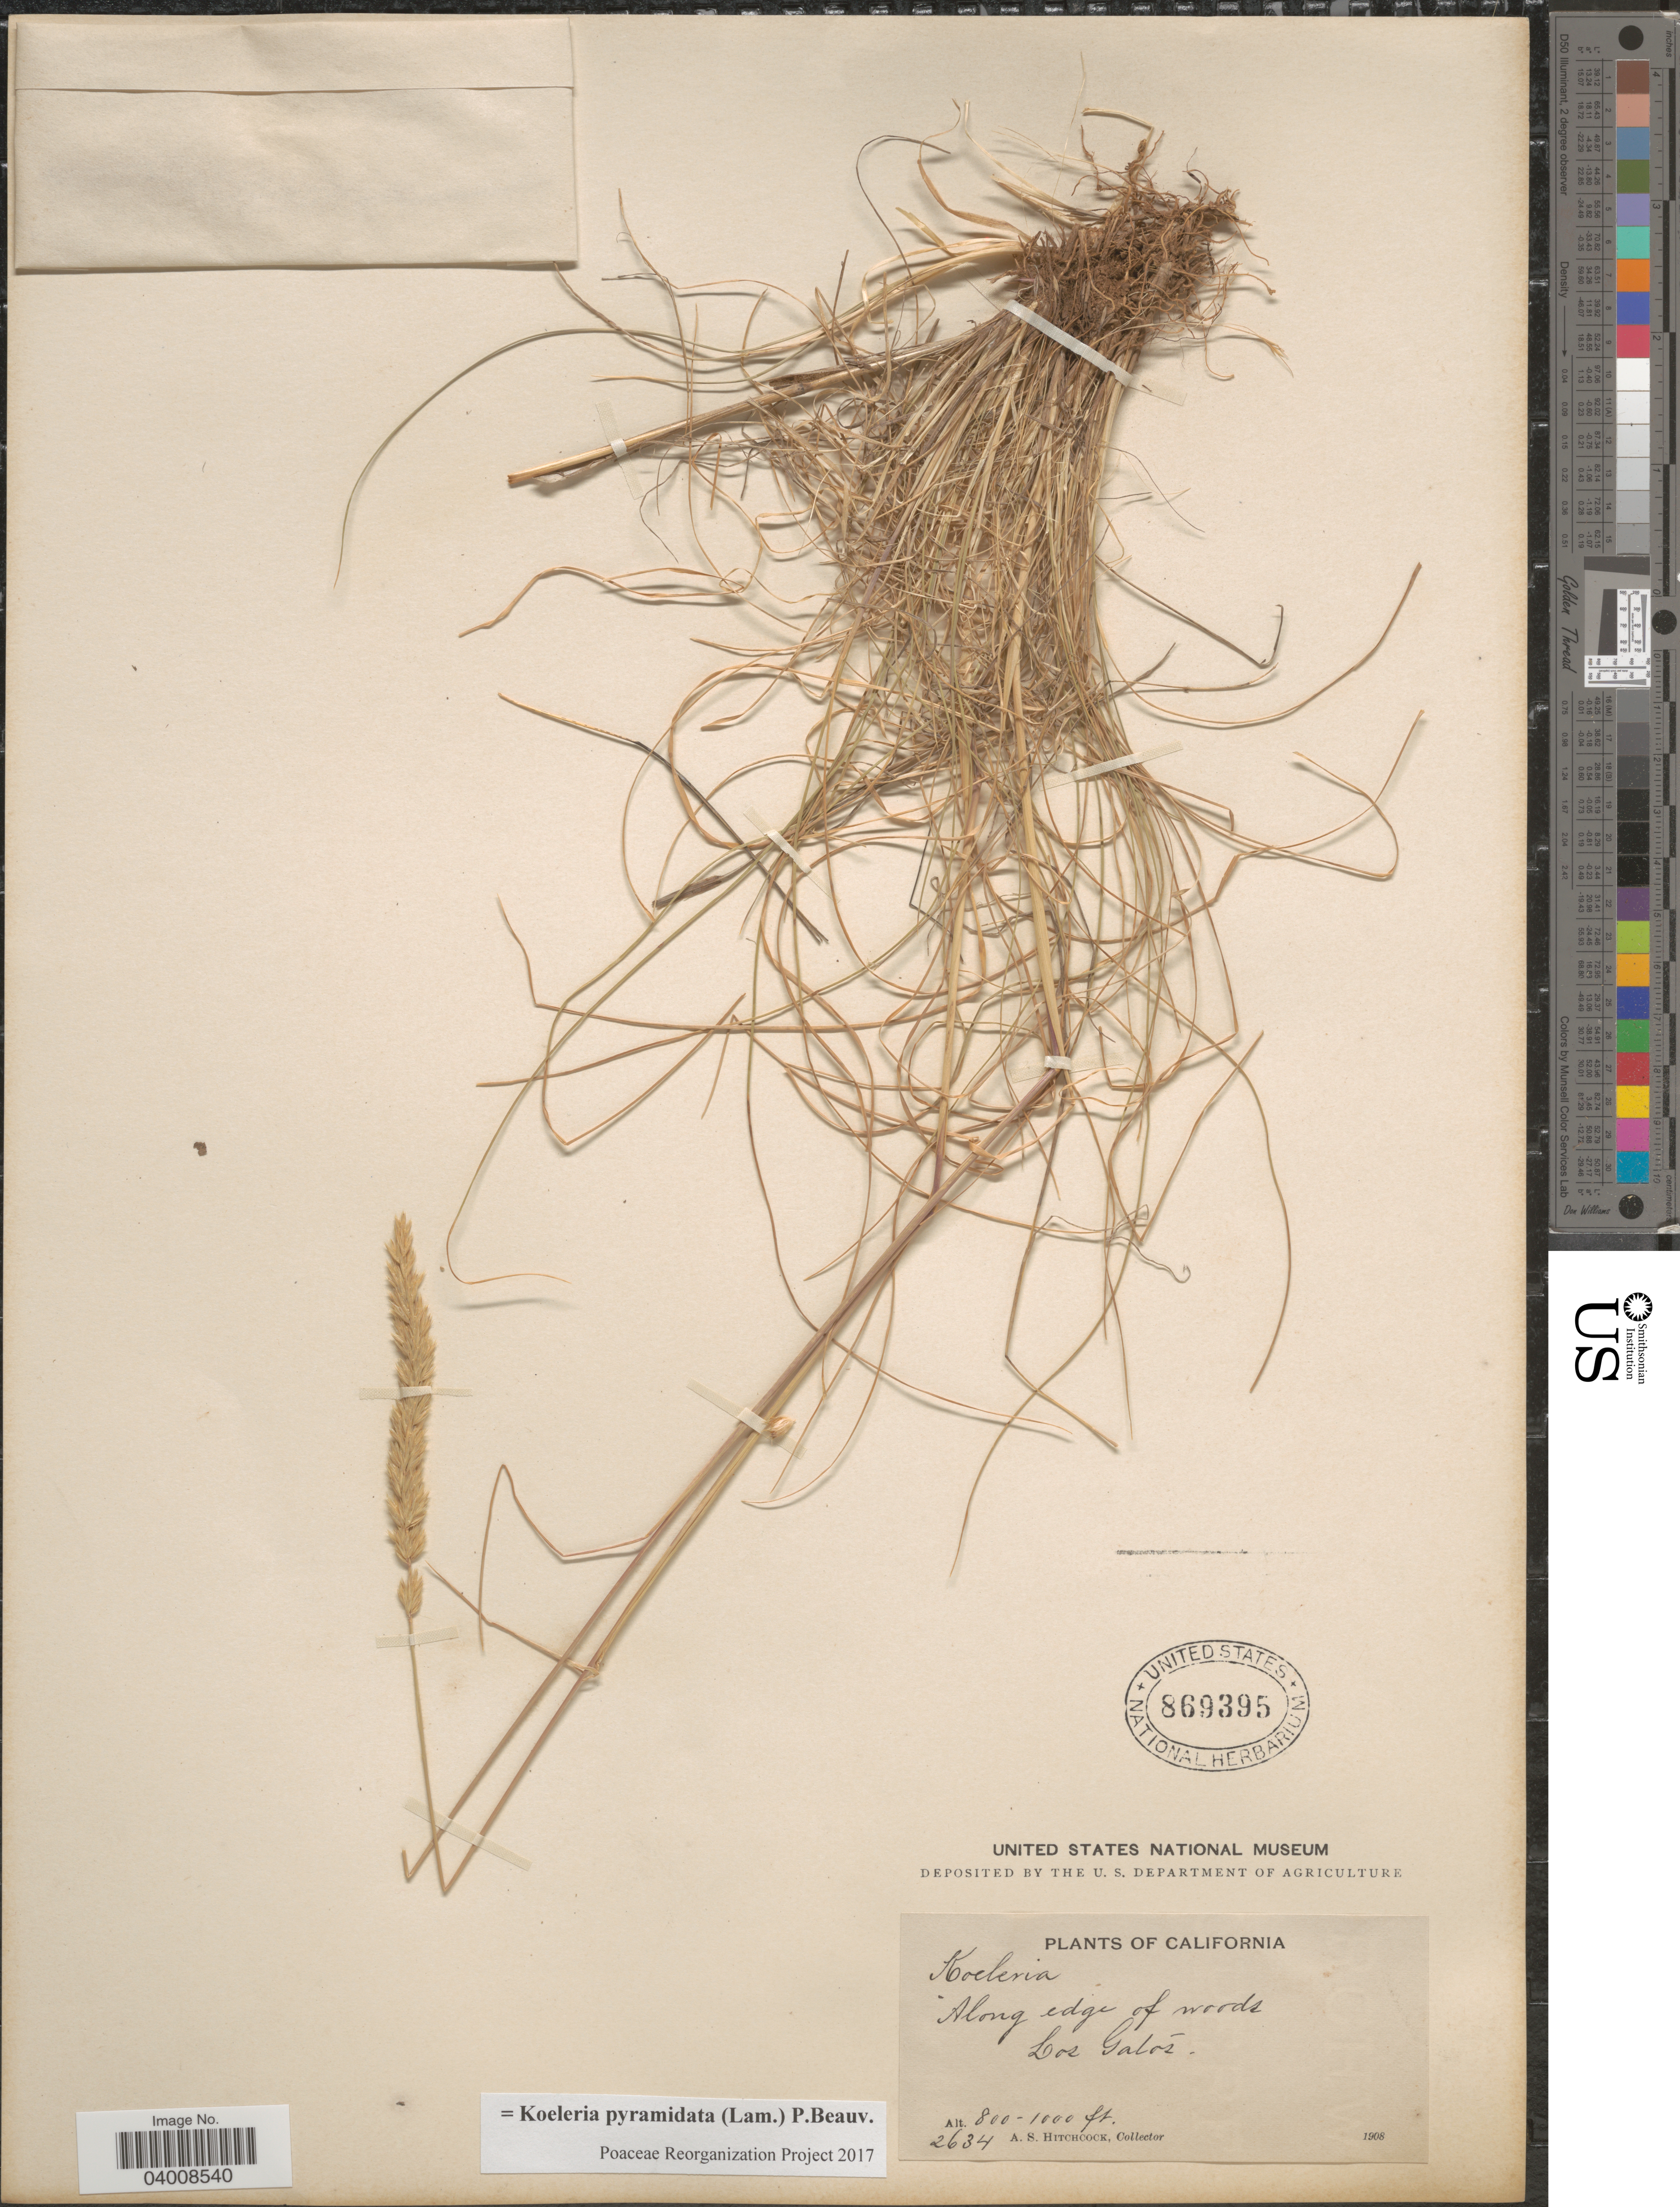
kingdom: Plantae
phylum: Tracheophyta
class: Liliopsida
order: Poales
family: Poaceae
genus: Koeleria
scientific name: Koeleria pyramidata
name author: (Lam.) P. Beauv.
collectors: A. S. Hitchcock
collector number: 2634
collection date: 1908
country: United States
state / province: California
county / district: Santa Clara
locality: Along edge of woods. Los Gatos.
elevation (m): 244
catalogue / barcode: US 869395